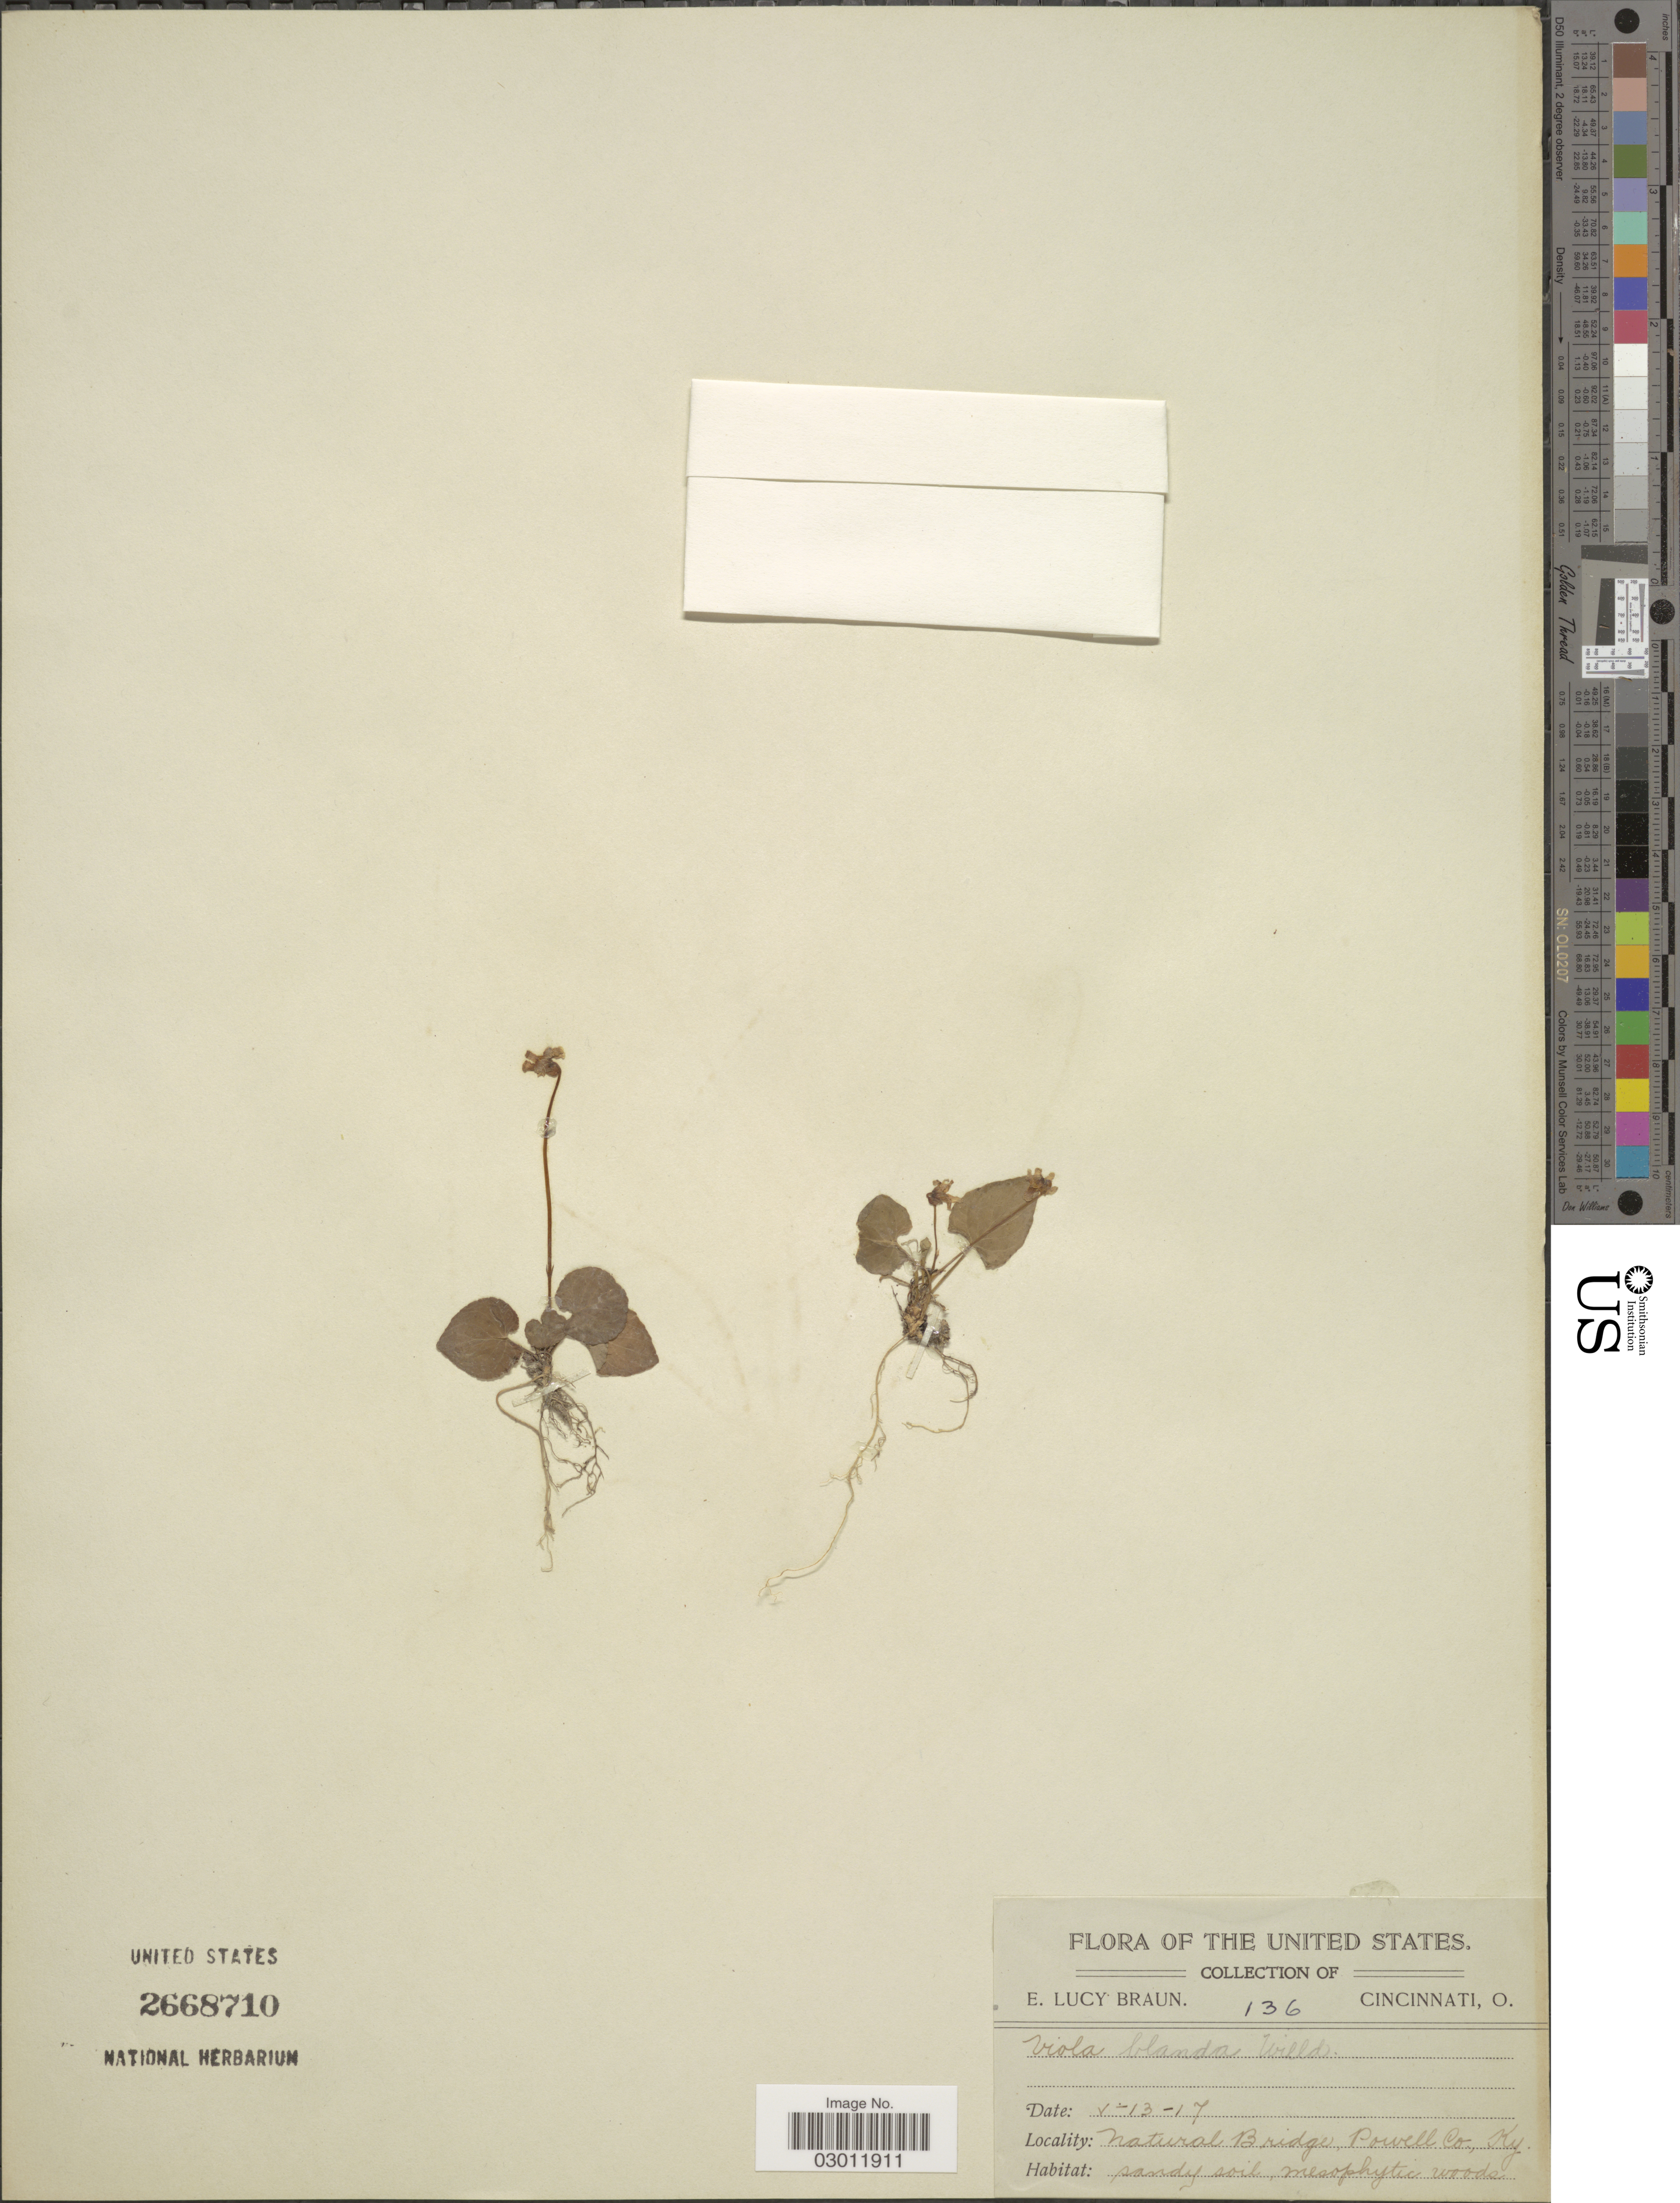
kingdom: Plantae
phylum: Tracheophyta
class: Magnoliopsida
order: Malpighiales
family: Violaceae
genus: Viola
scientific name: Viola blanda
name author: Willd.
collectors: E. L. Braun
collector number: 136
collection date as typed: Transcribed d/m/y: 13/5/17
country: United States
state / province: Kentucky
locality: Natural Bridge, Powell Co., Ky.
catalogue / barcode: US 2668710